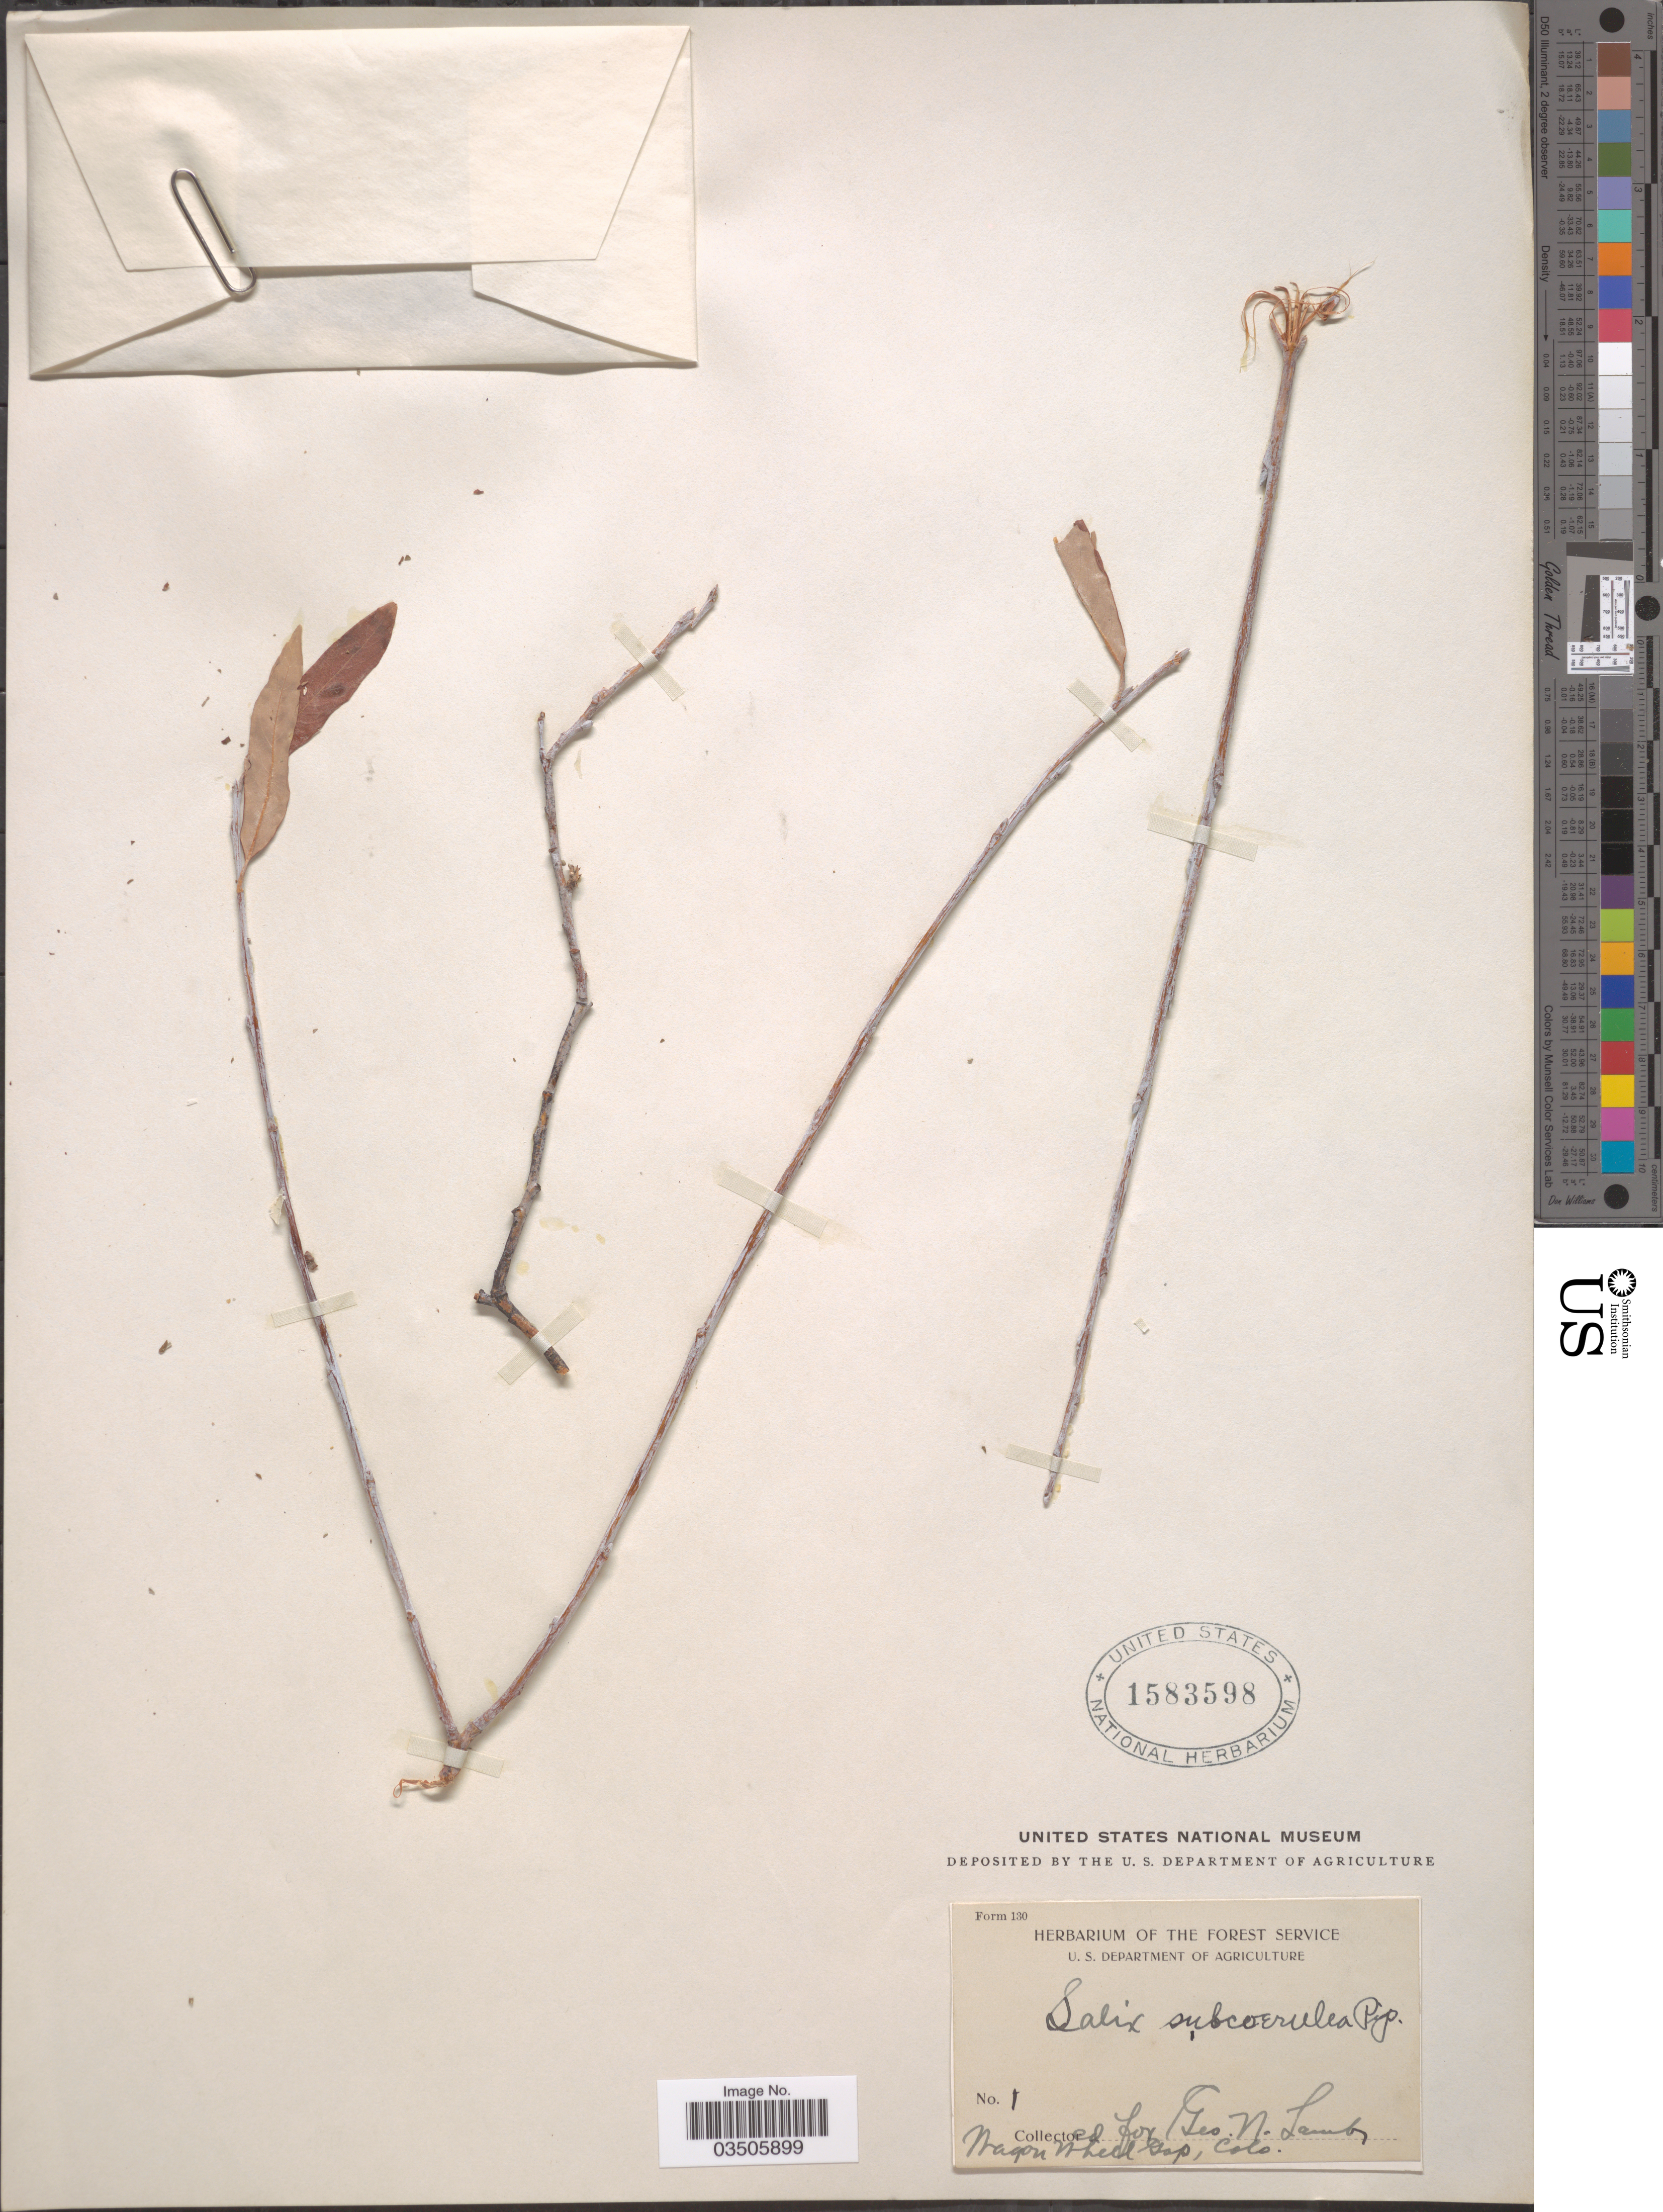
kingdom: Plantae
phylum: Tracheophyta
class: Magnoliopsida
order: Malpighiales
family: Salicaceae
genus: Salix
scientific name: Salix subcoerulea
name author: Piper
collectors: G. N. Lamb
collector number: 1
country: United States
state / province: Colorado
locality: Wagon Wheel Gap.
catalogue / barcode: US 1583598